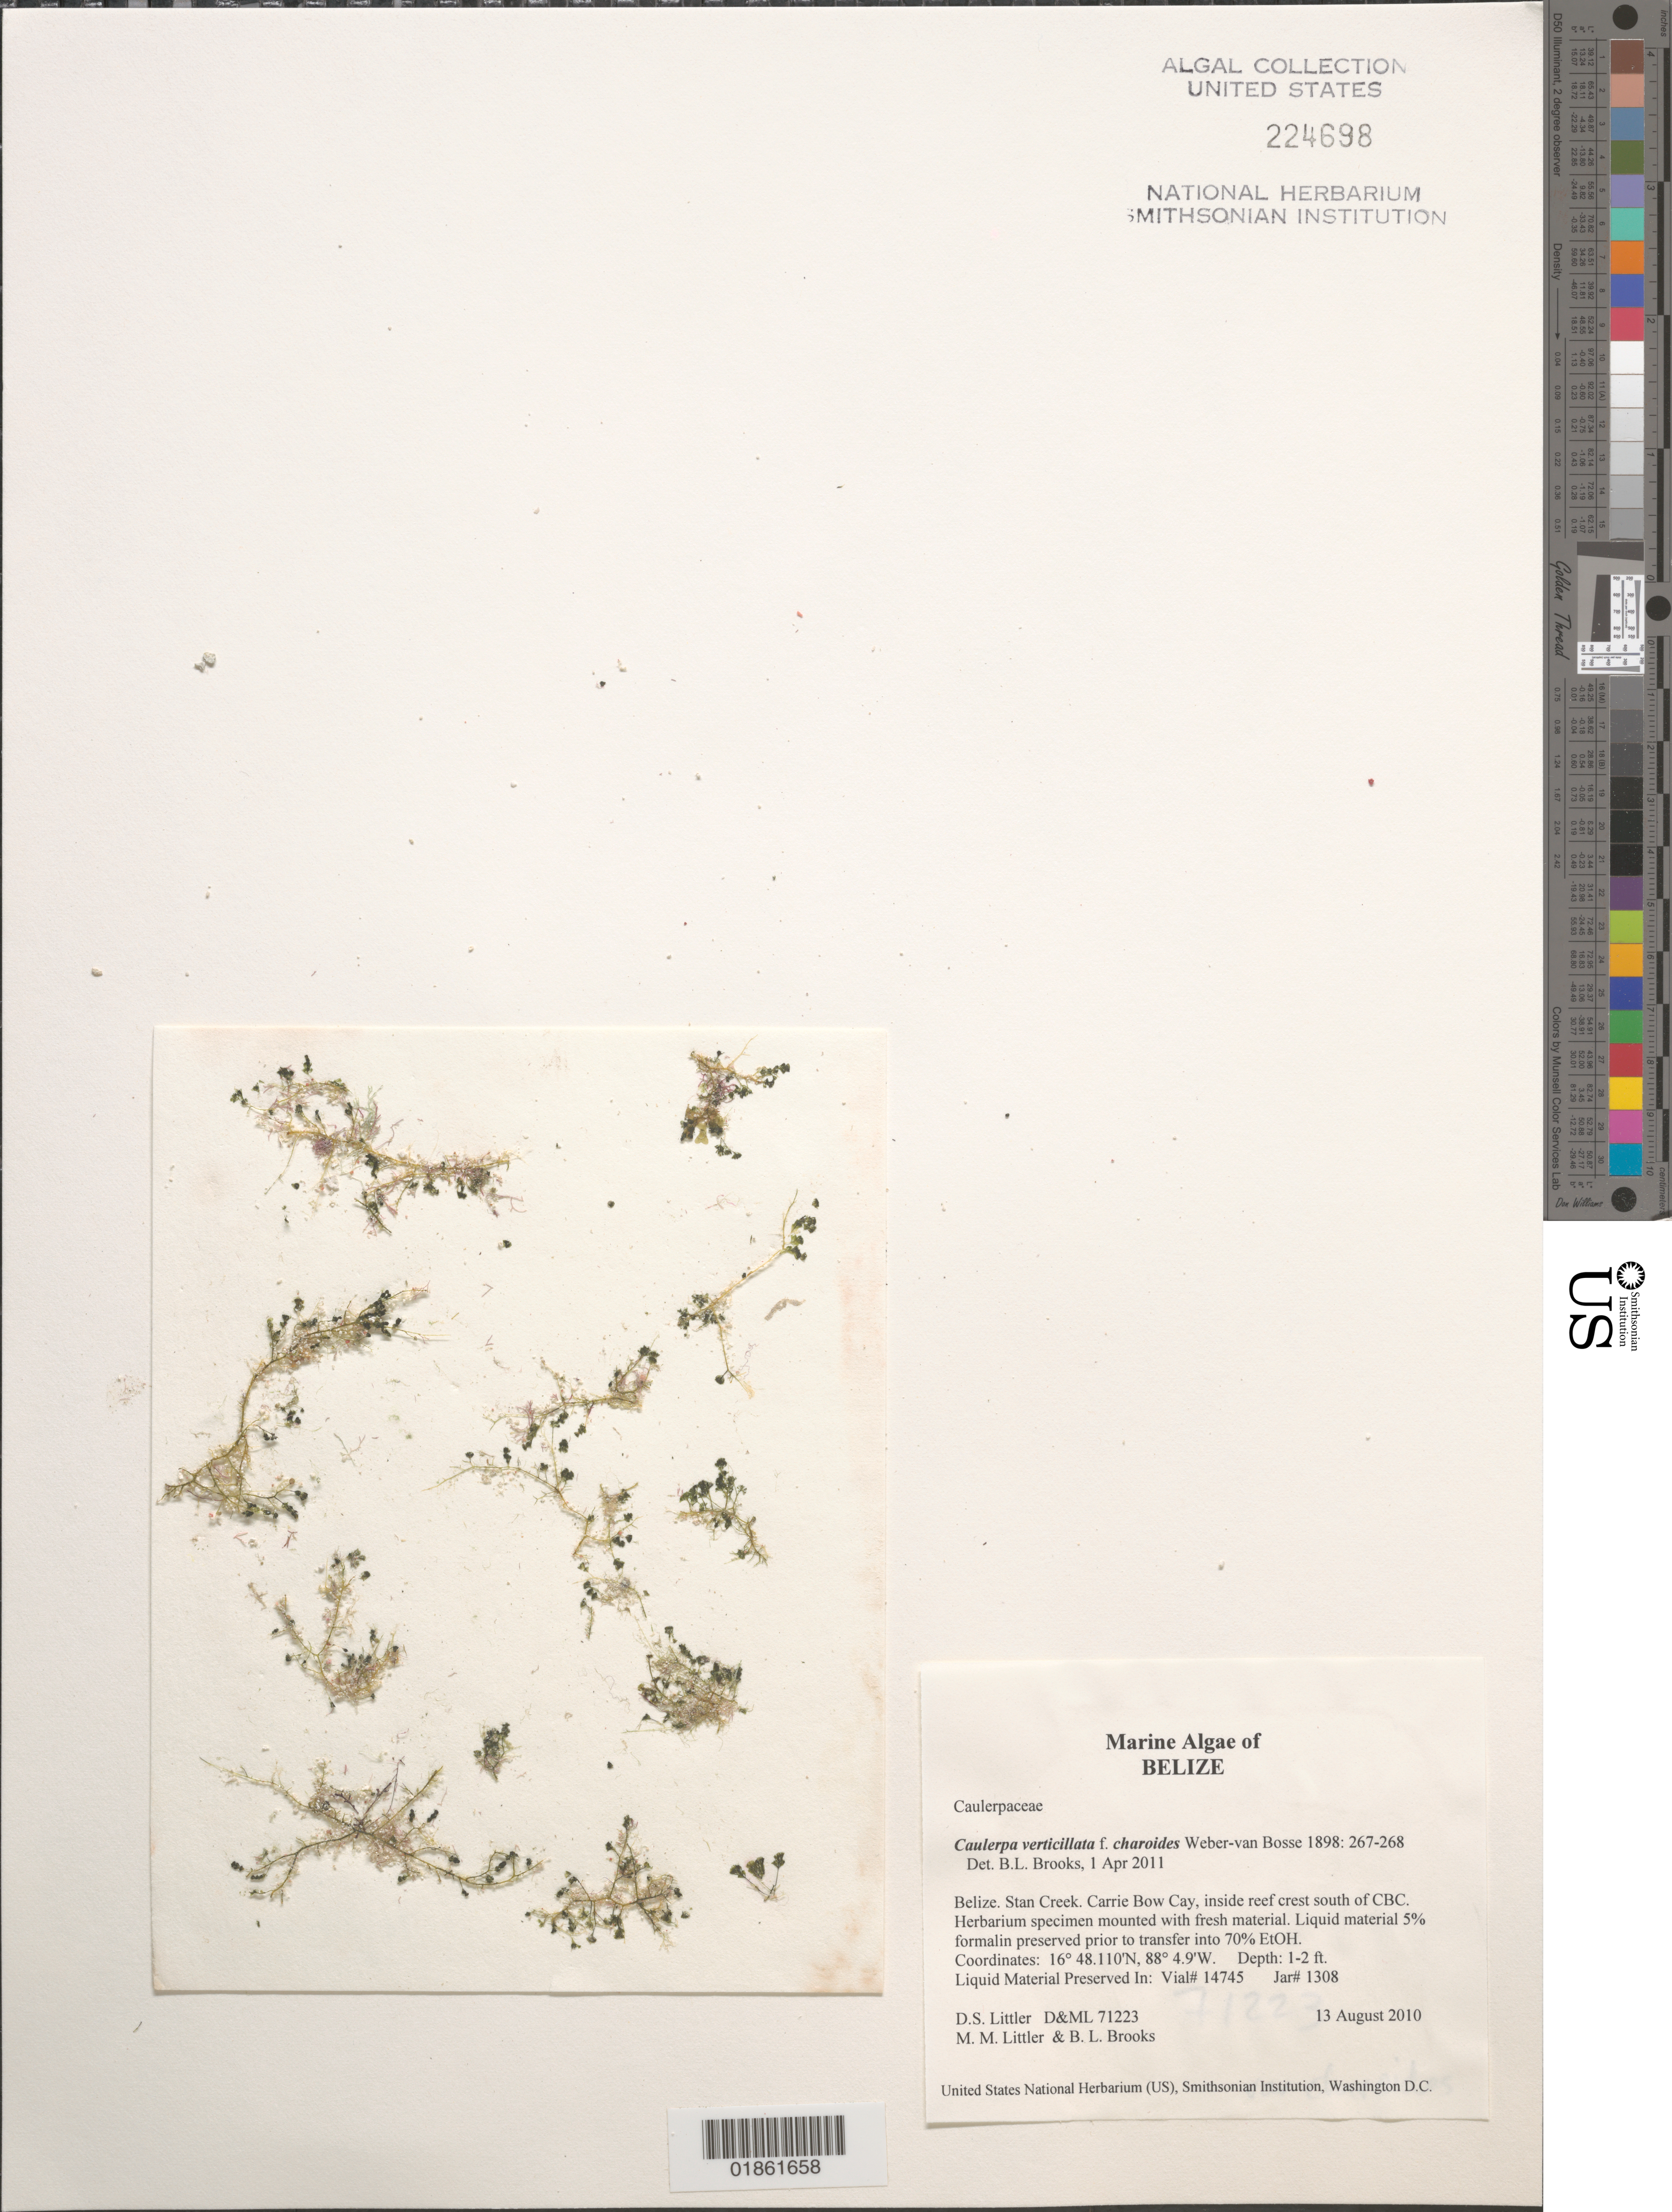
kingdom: Plantae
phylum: Chlorophyta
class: Ulvophyceae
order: Bryopsidales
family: Caulerpaceae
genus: Caulerpa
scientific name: Caulerpa verticillata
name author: J. Agardh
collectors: D. S. Littler & M. M. Littler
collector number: D&ML 71223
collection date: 2010-08-13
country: Belize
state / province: Stann Creek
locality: Carrie Bow Cay area.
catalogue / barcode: US 224698